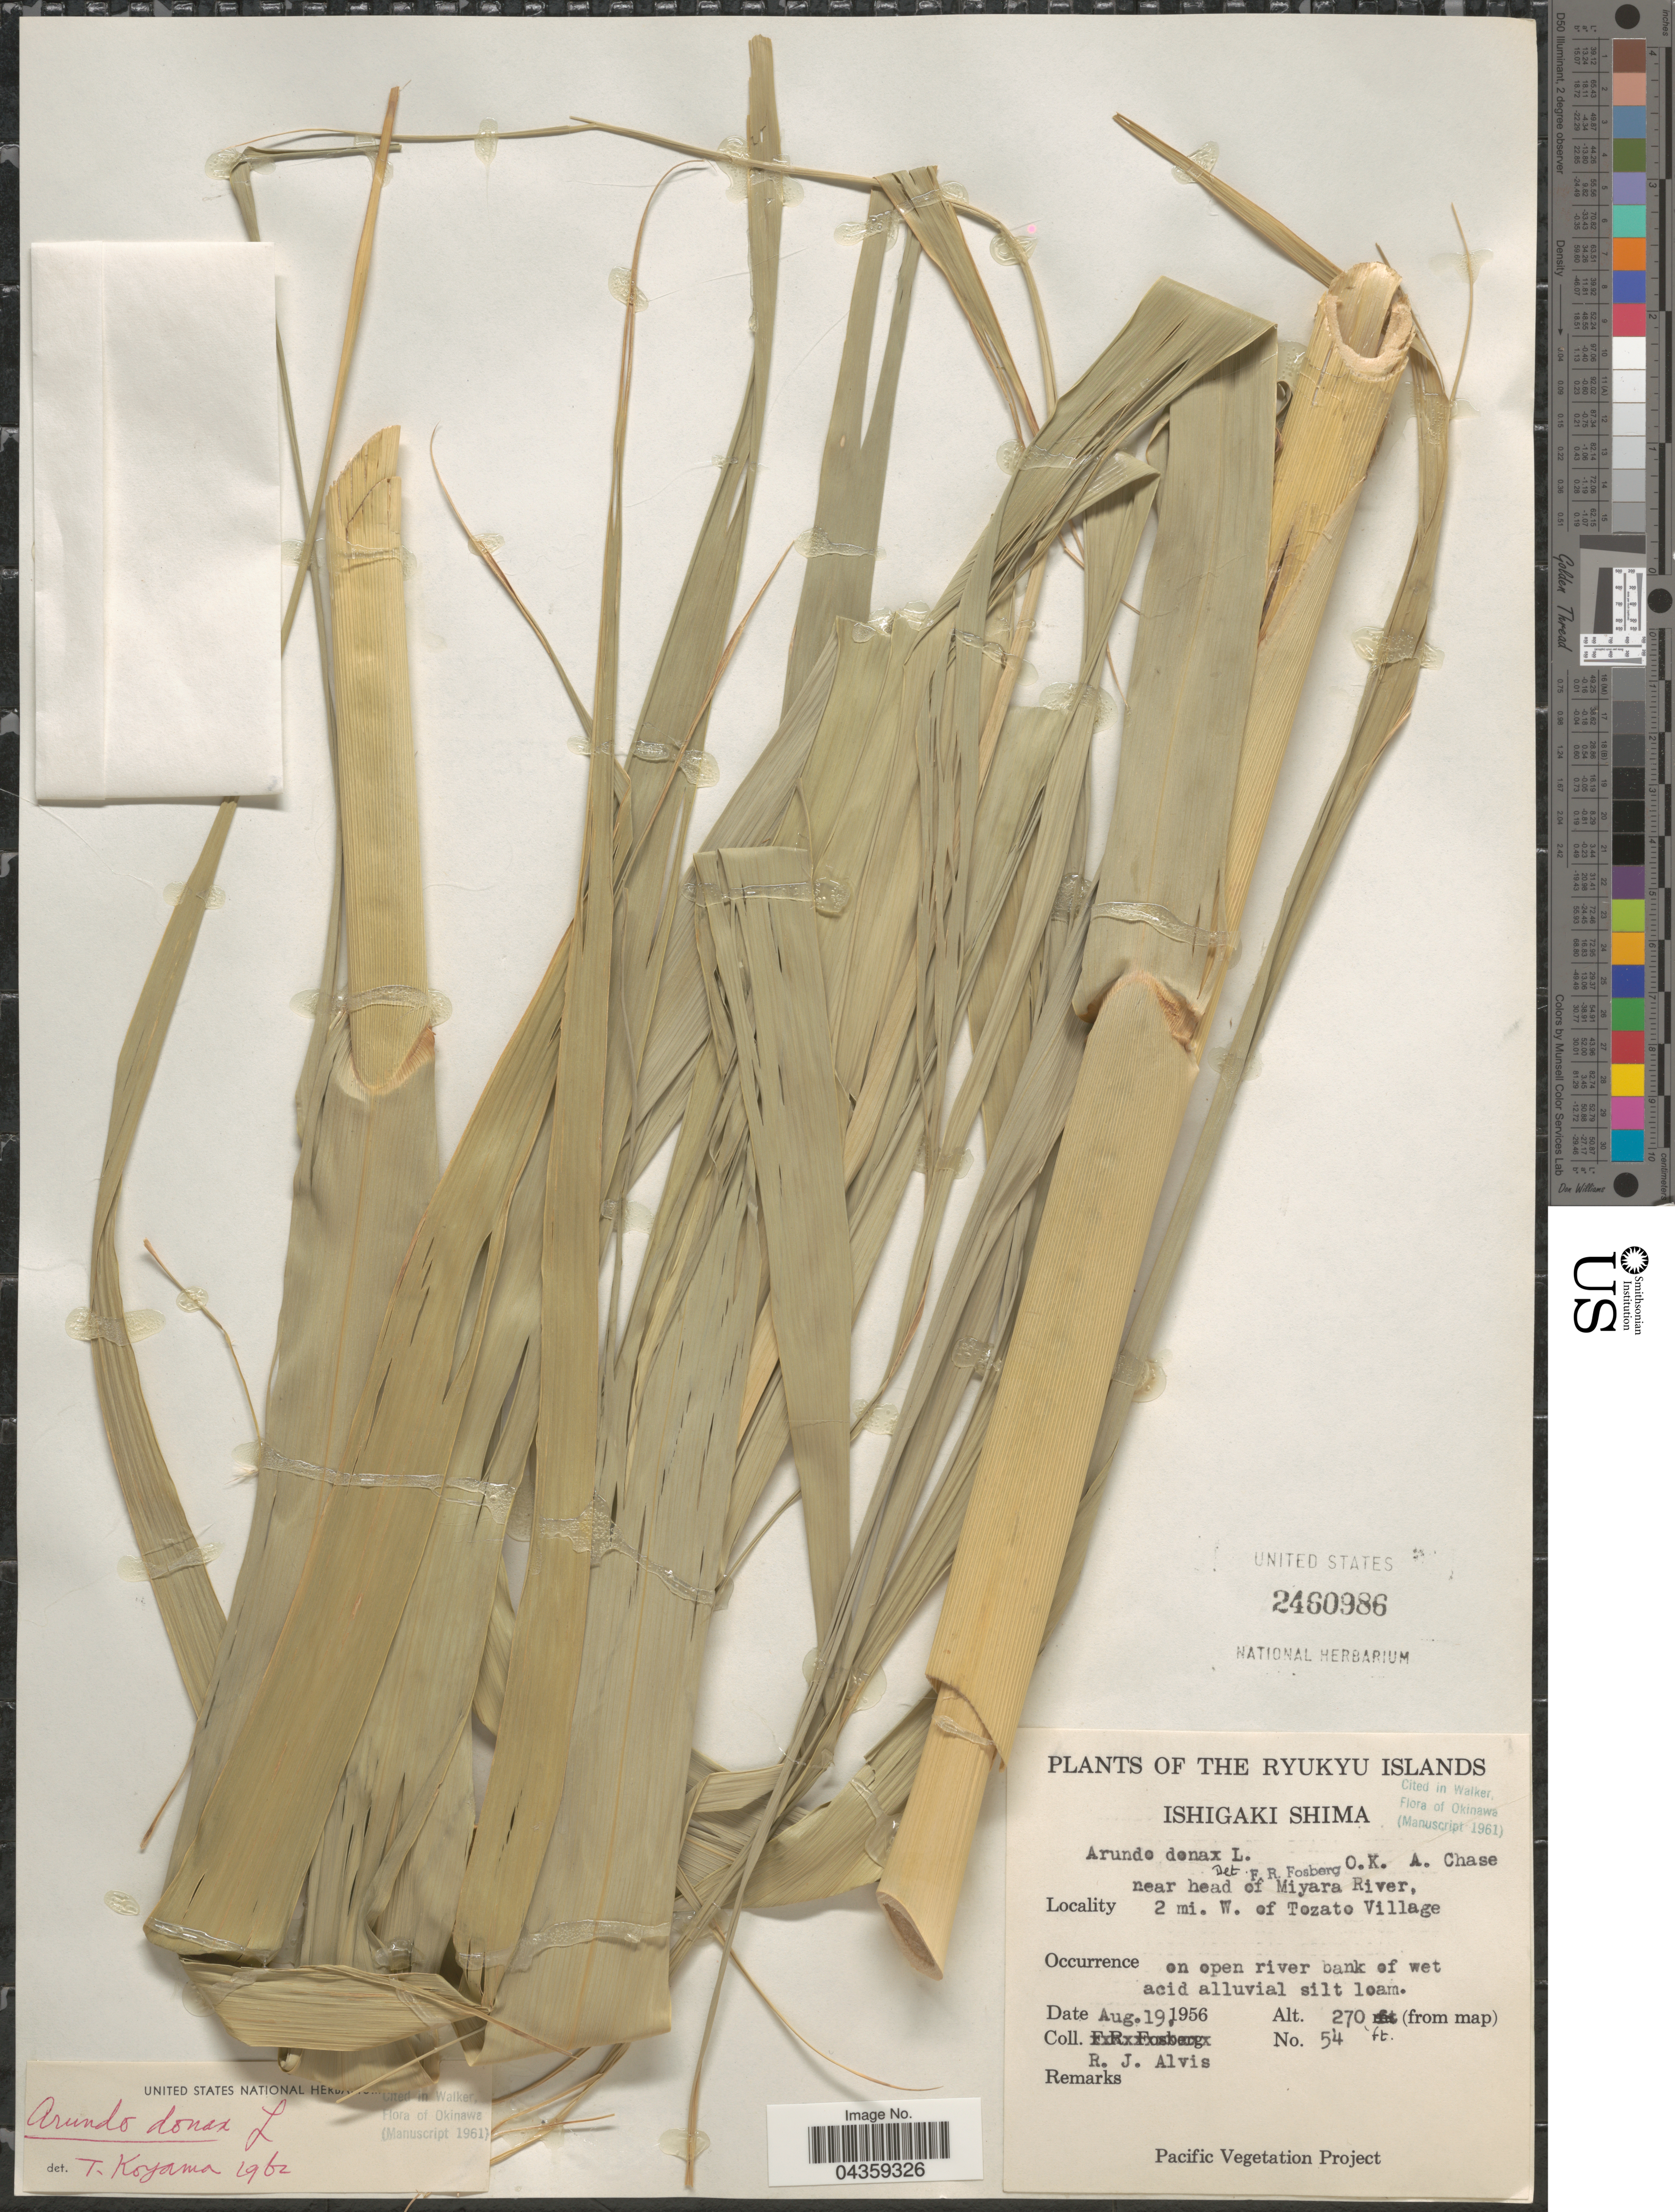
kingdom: Plantae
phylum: Tracheophyta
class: Liliopsida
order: Poales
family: Poaceae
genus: Arundo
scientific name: Arundo donax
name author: L.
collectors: R. Alvis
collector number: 54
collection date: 1956-08-19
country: Japan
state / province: Okinawa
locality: The Ryukyu Islands. Ishigaki Shima. Near head of Miyara River, 2 mi. W. of Tozato Village.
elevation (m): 270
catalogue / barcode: US 2460986